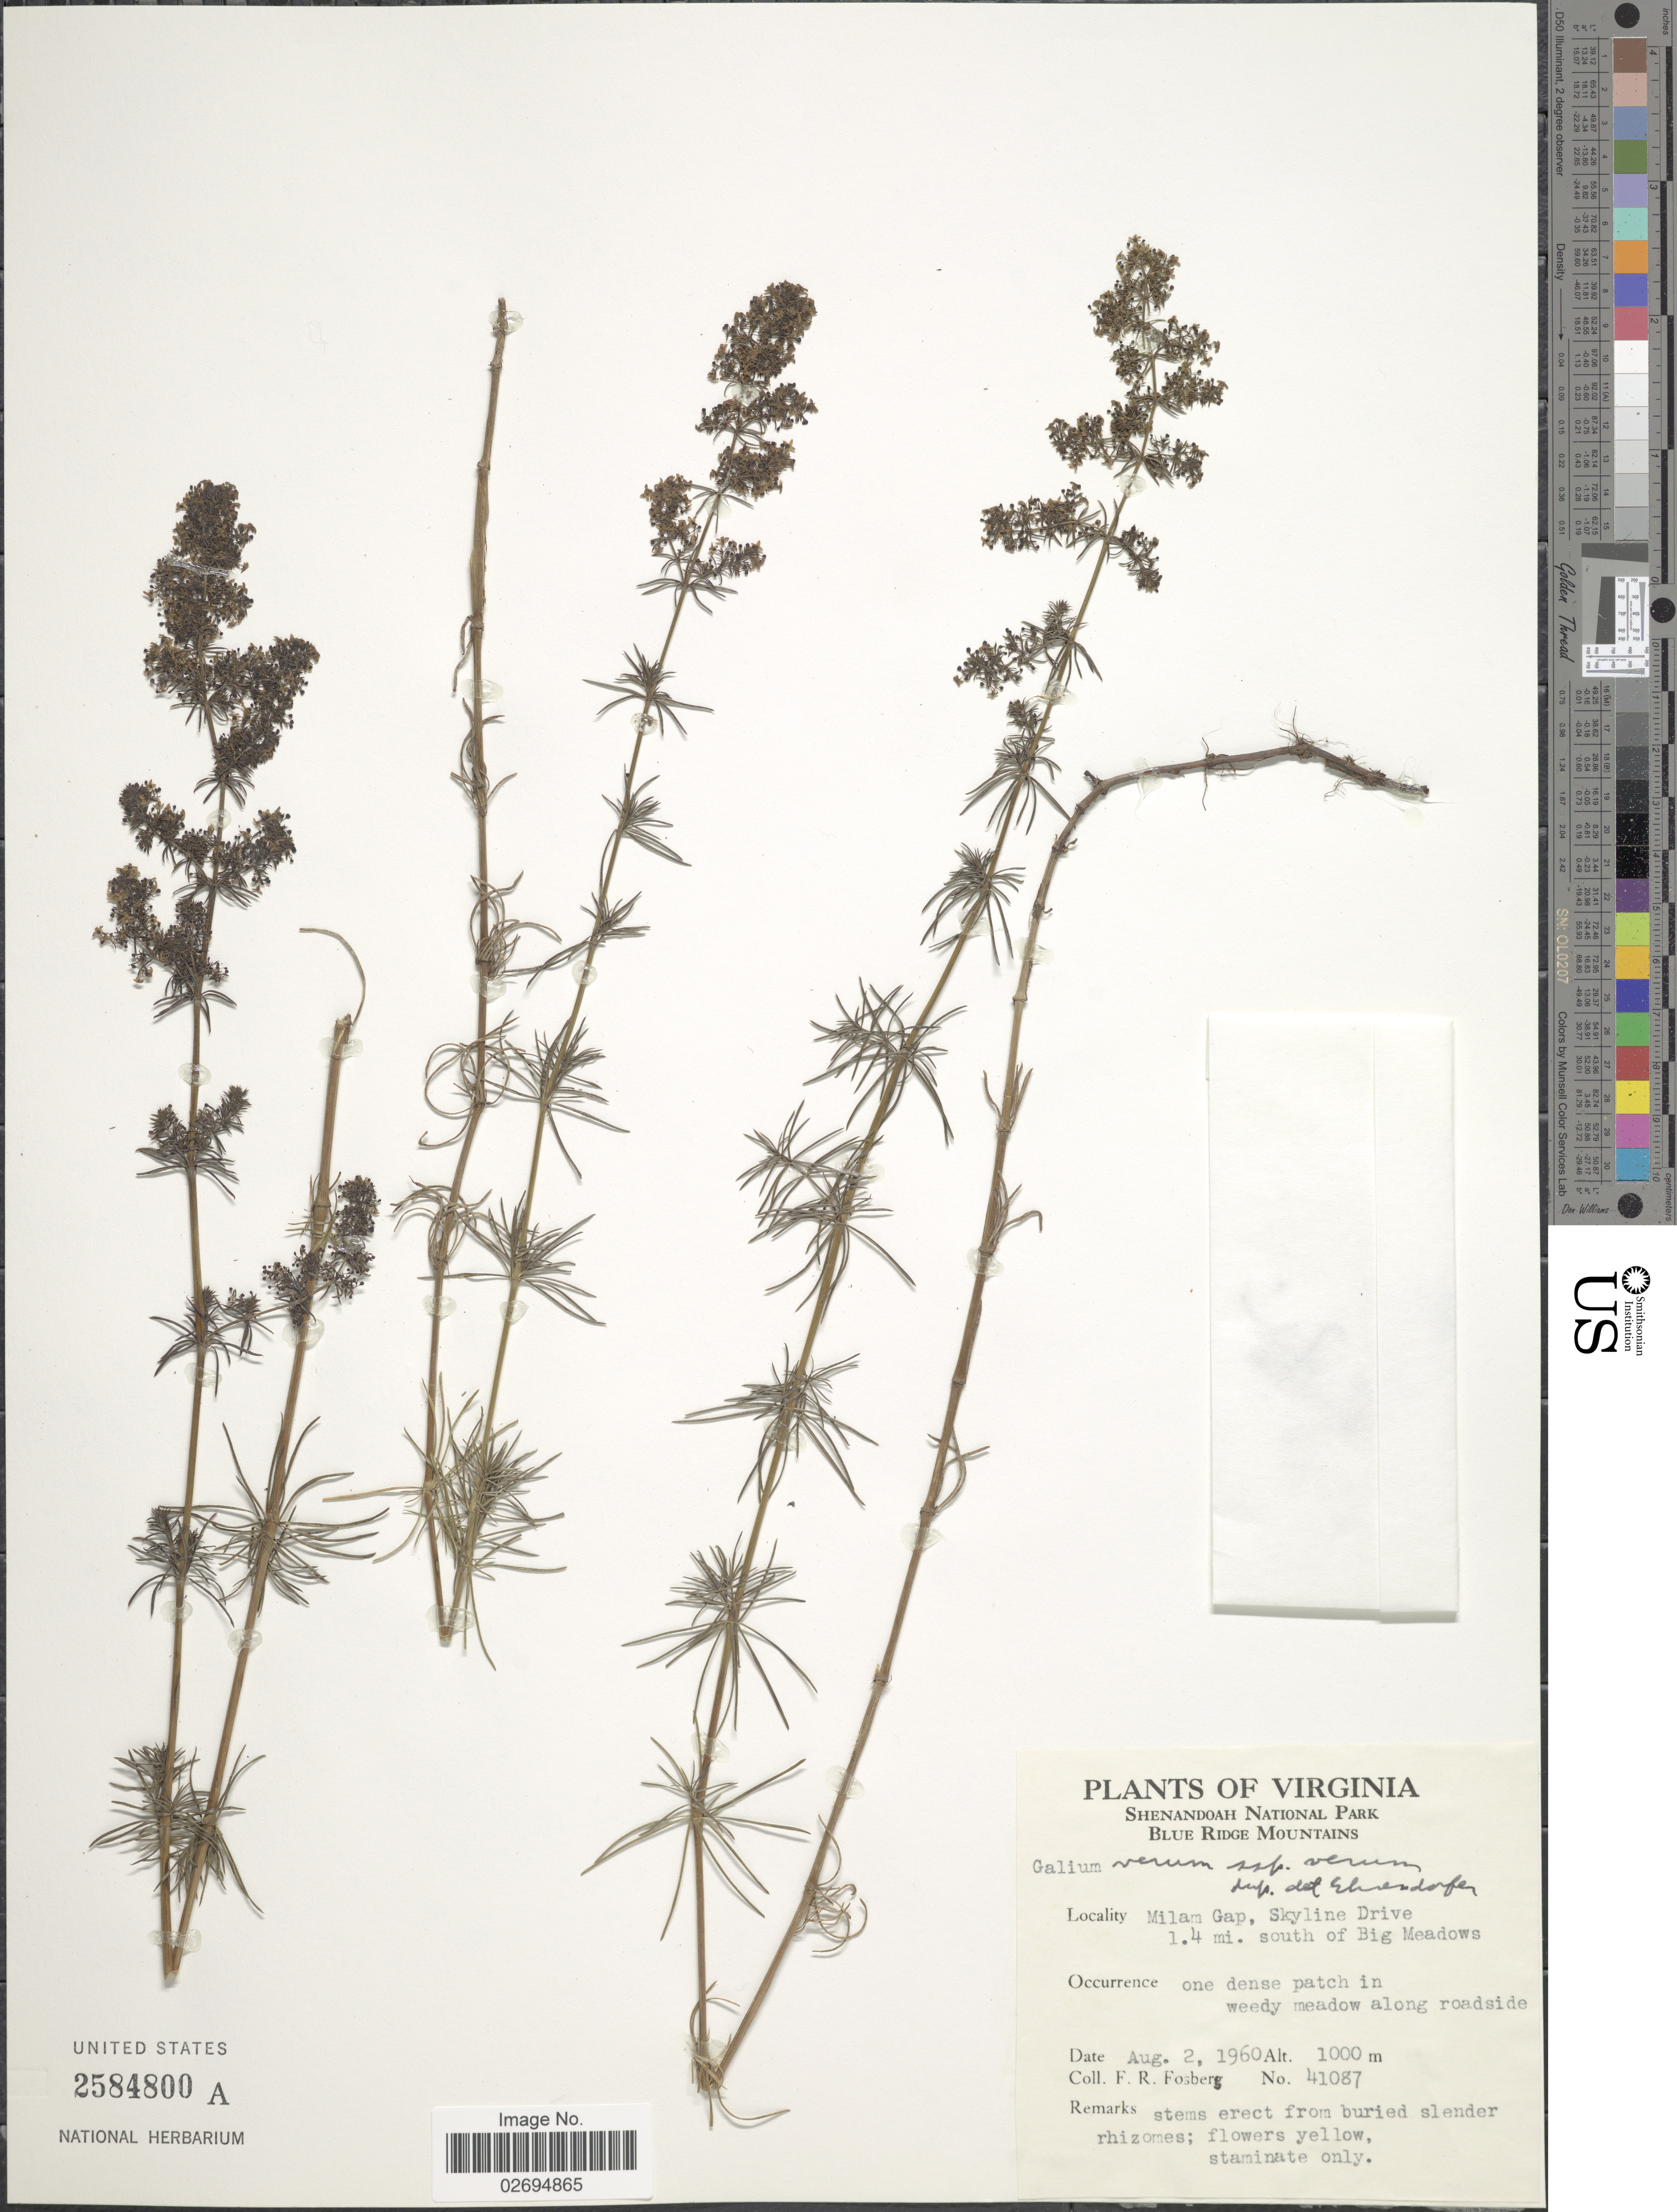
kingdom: Plantae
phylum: Tracheophyta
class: Magnoliopsida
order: Gentianales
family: Rubiaceae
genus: Galium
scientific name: Galium verum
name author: L.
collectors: F. R. Fosberg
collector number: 41087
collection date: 1960-08-02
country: United States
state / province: Virginia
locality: Shenandoah National Park, Blue Ridge Mountains, Milam Gap, Skyline Drive 1.4 mi south of Big Meadows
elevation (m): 1000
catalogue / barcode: US 2584800A